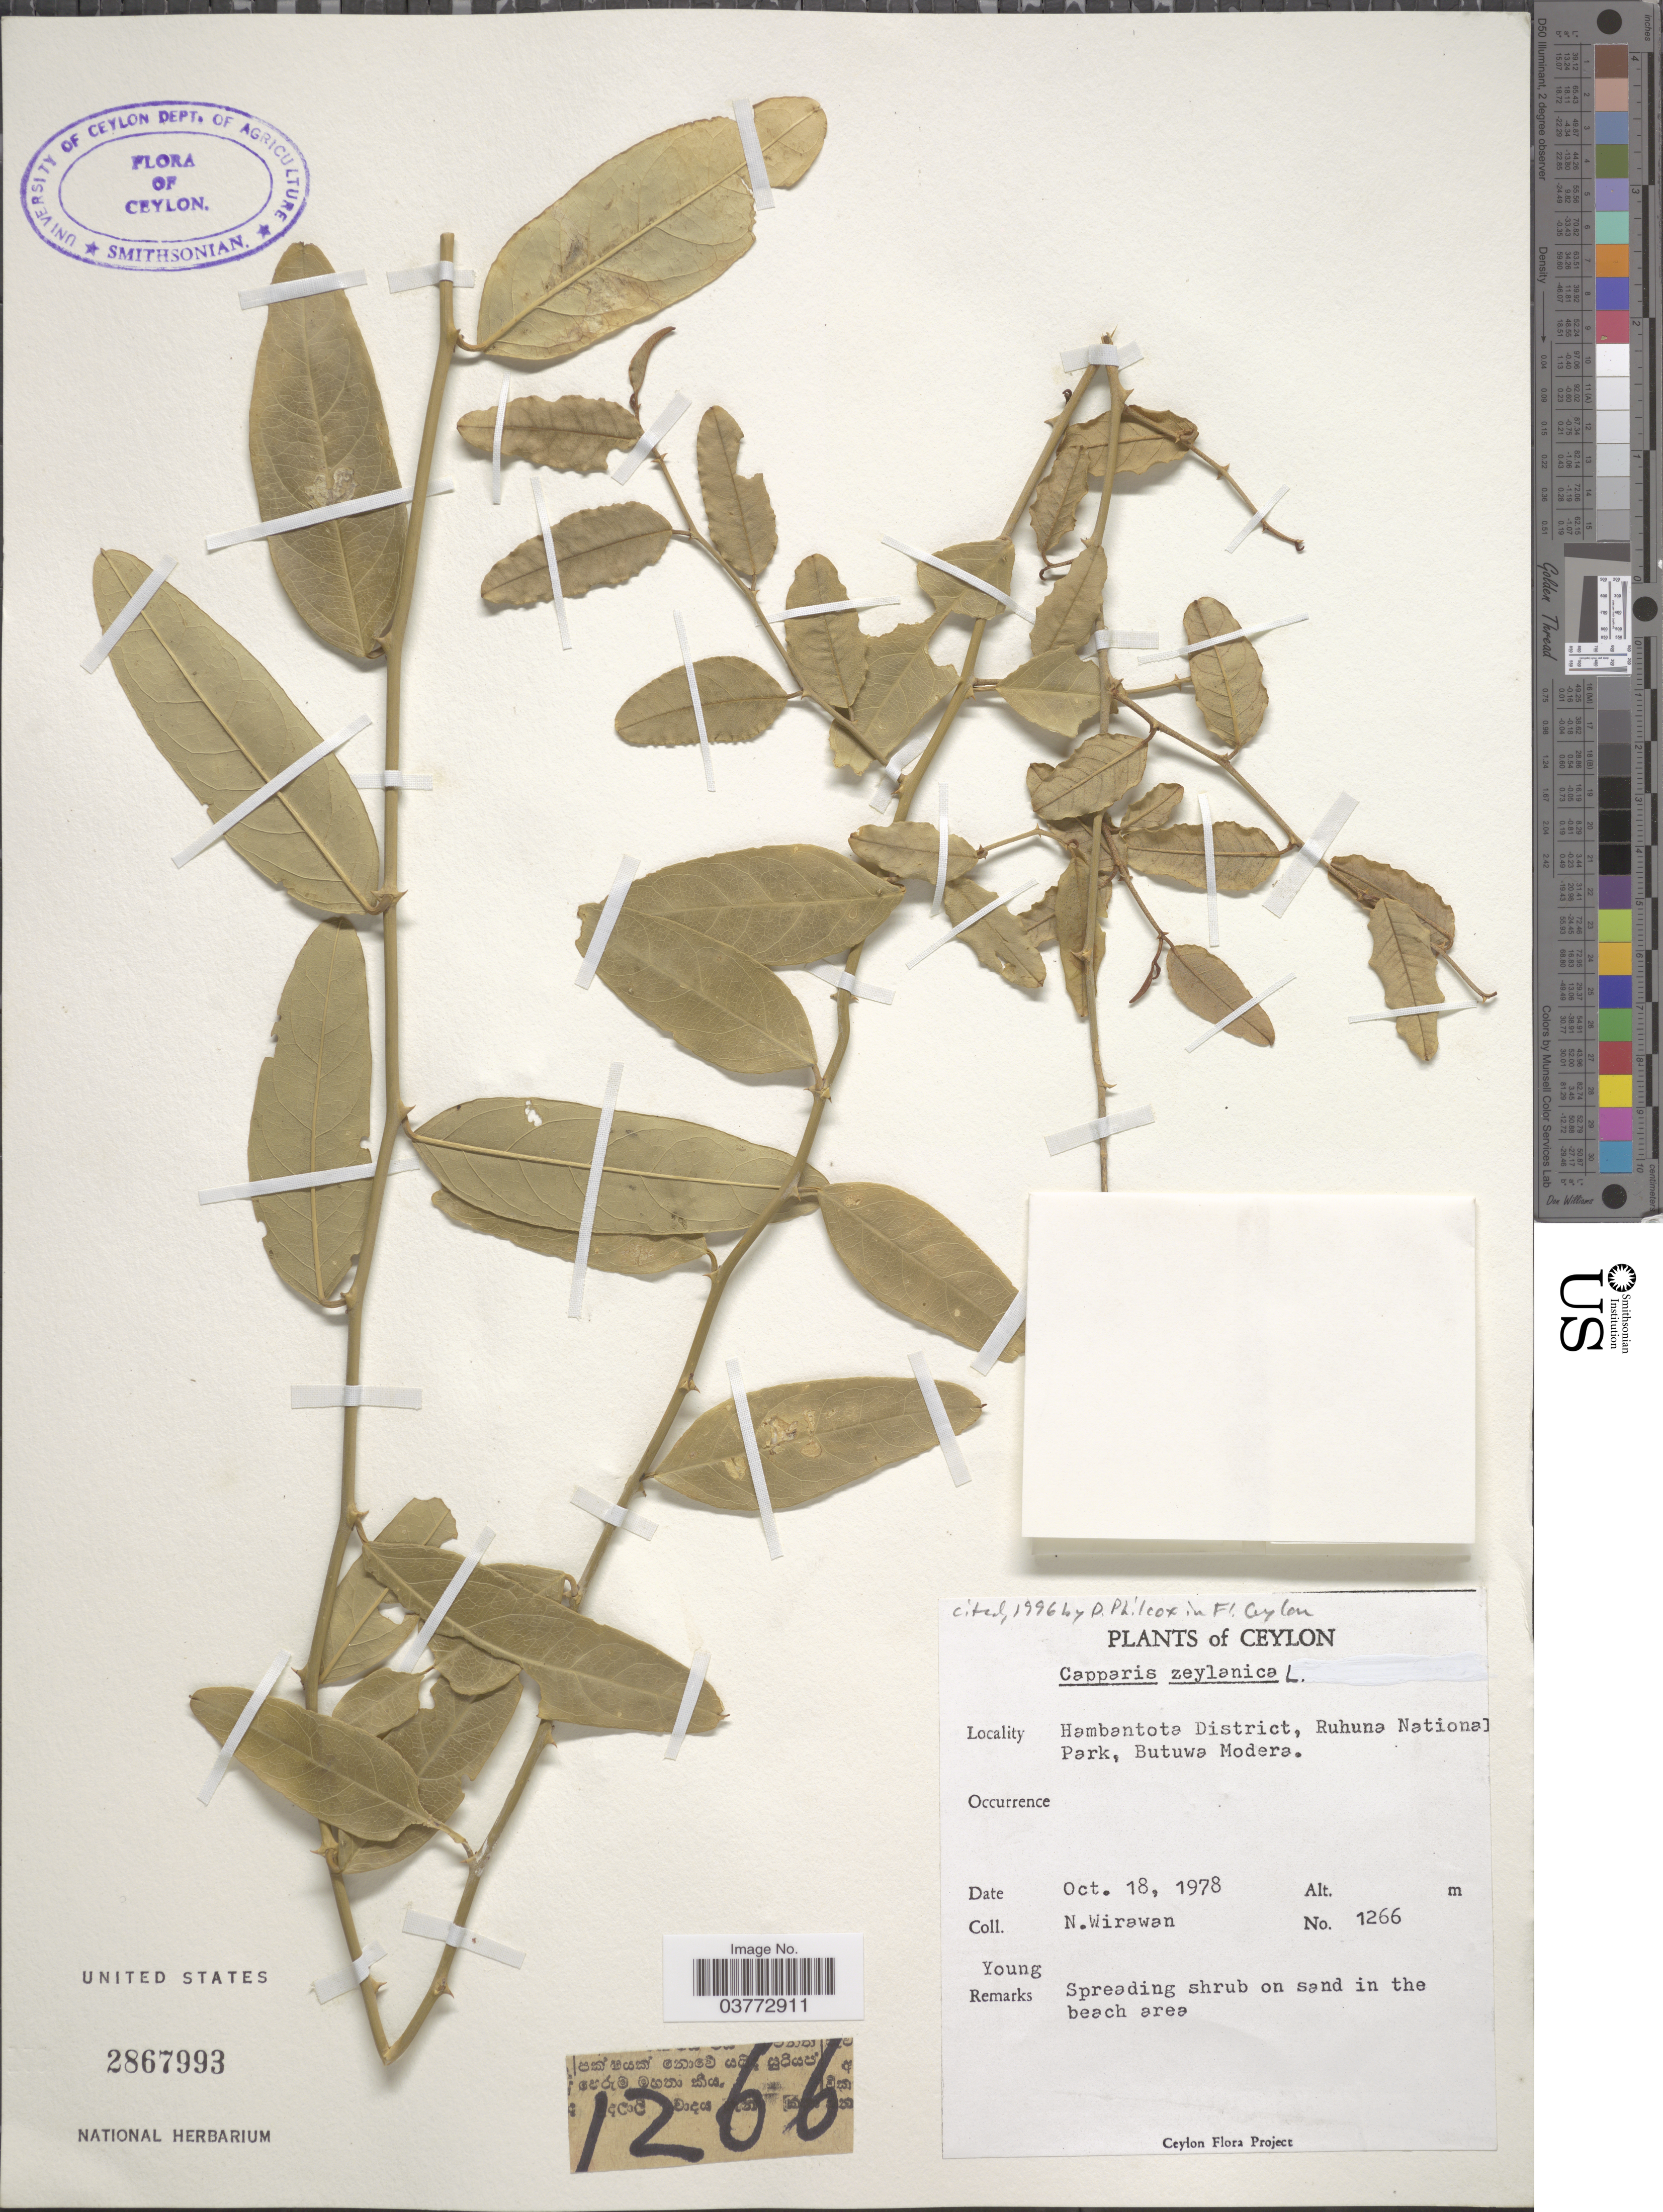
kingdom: Plantae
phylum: Tracheophyta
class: Magnoliopsida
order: Brassicales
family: Capparaceae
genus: Capparis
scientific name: Capparis zeylanica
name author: L.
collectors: N. Wirawan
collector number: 1266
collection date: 1978-10-18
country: Sri Lanka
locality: Ceylon. Hambantota District, Ruhuna National Park, Butuwa Modera.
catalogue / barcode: US 2867993